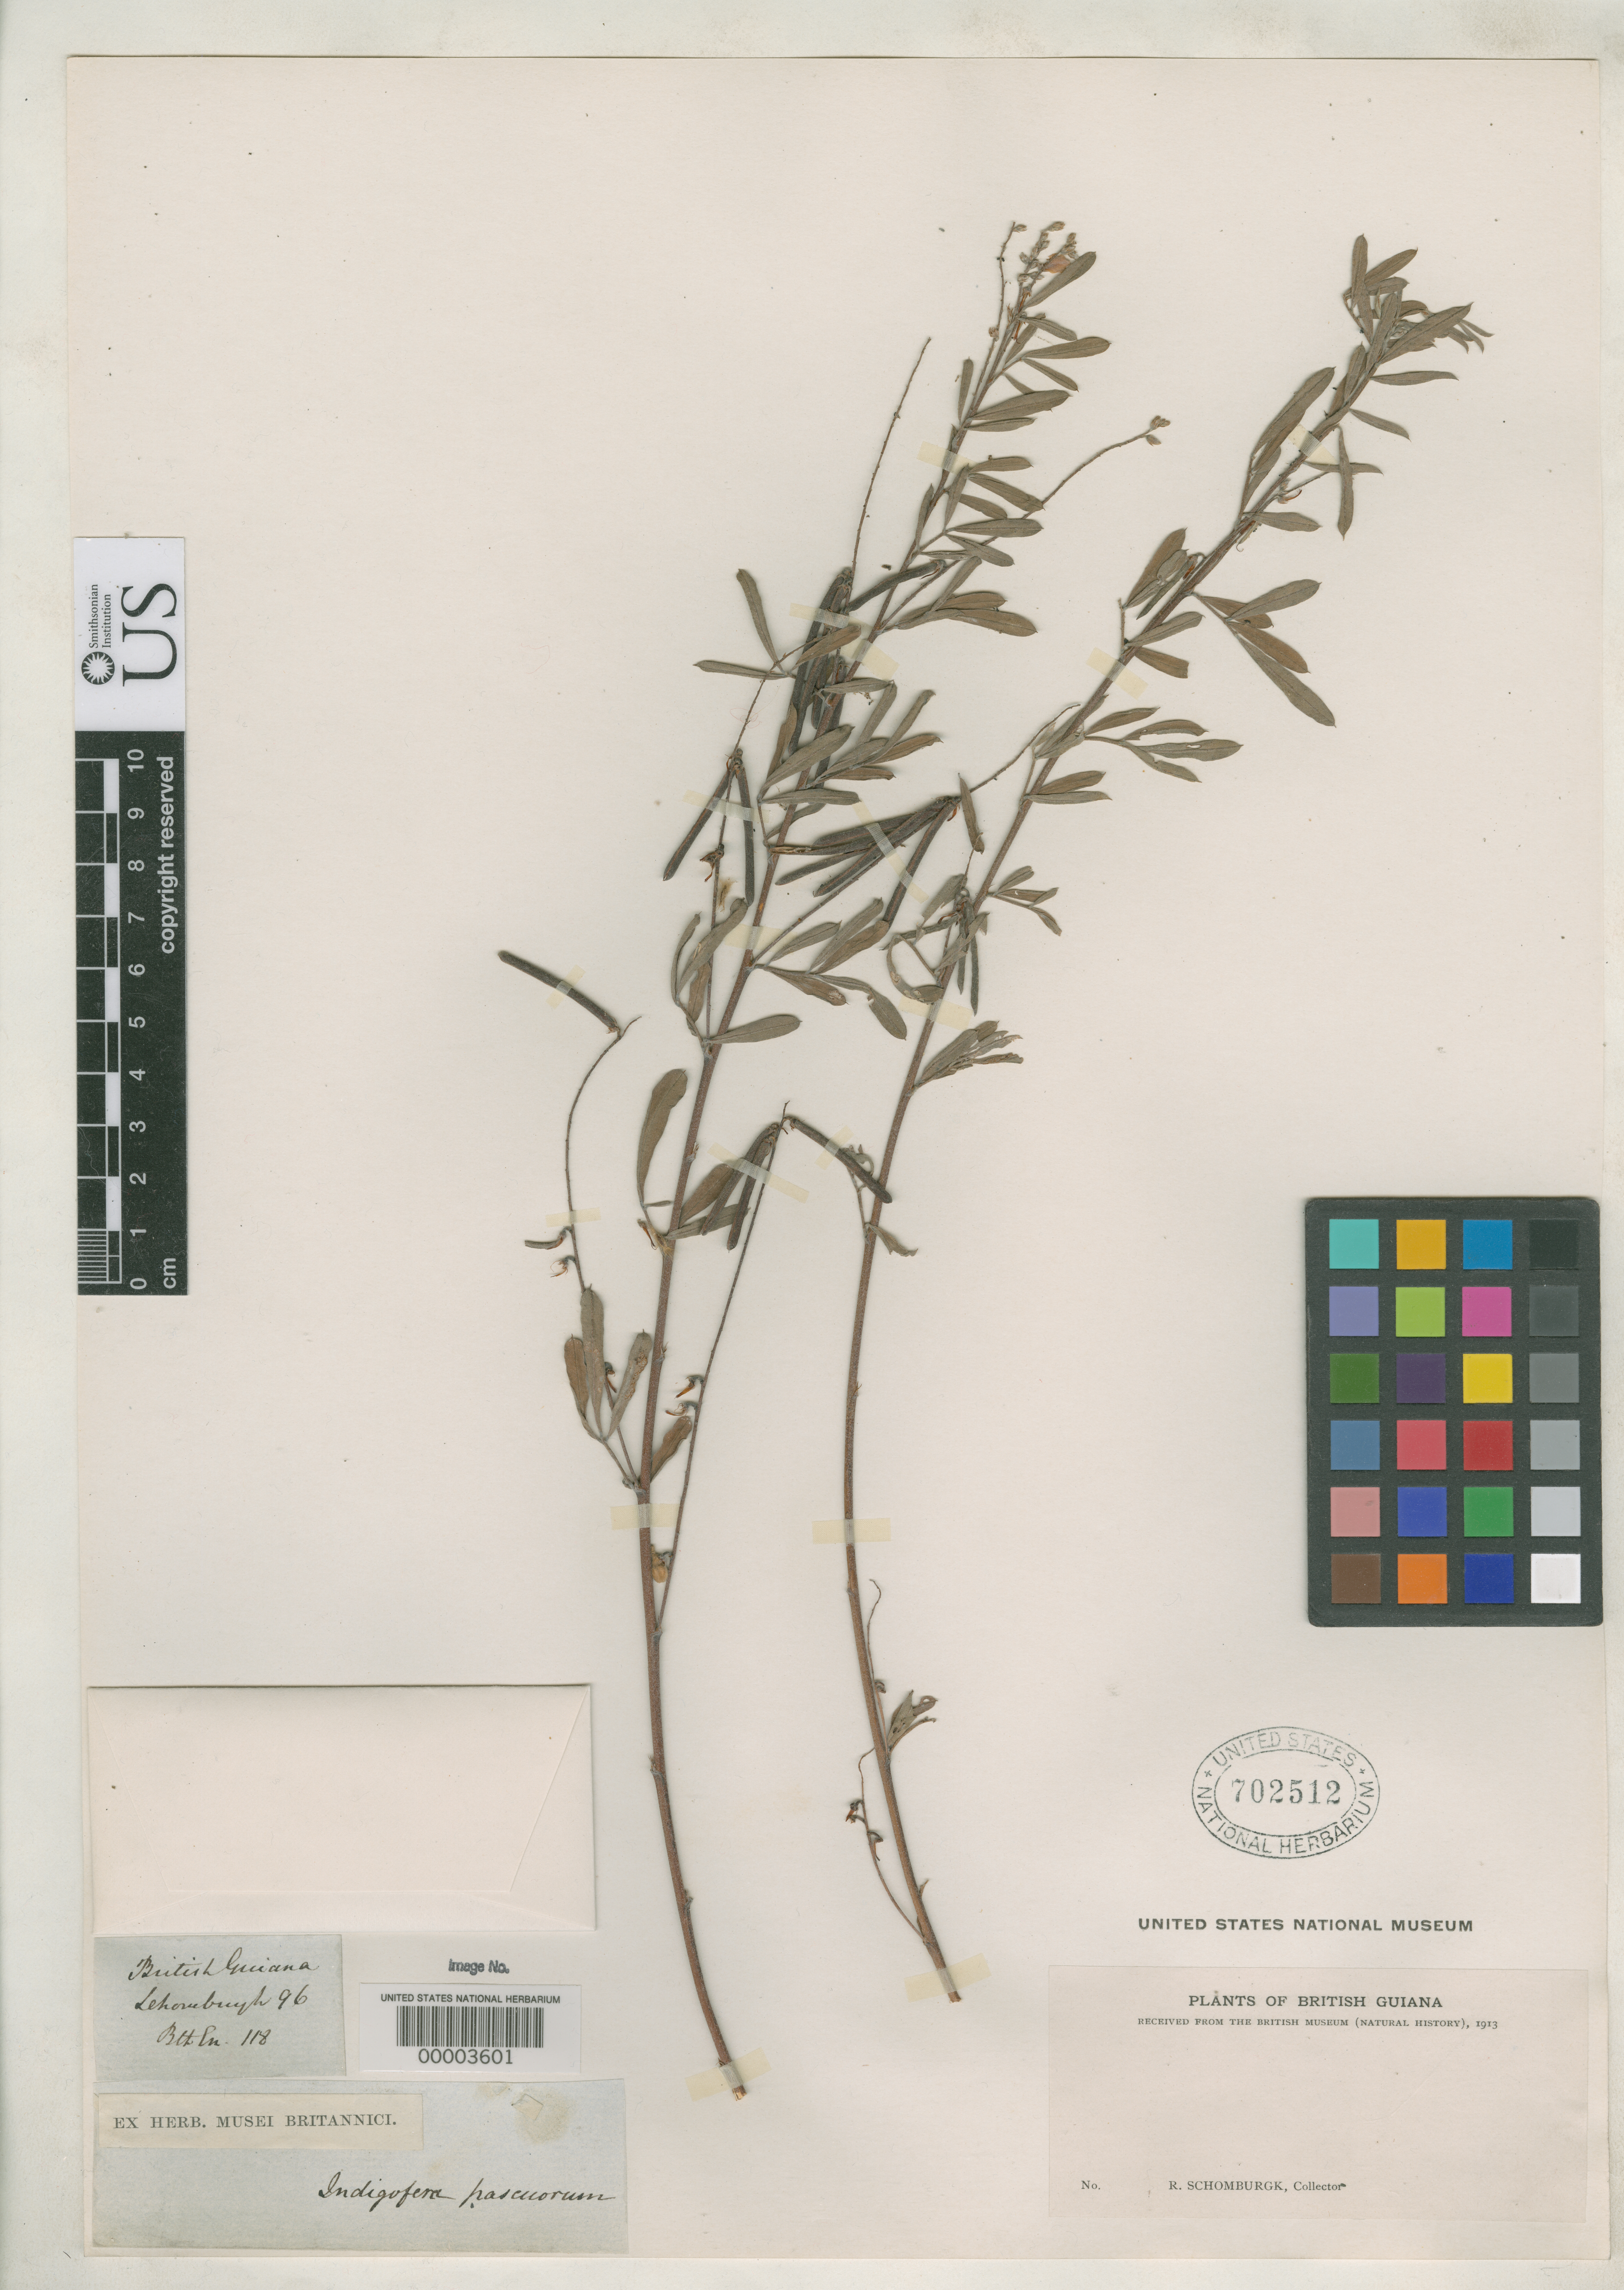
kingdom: Plantae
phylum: Tracheophyta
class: Magnoliopsida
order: Fabales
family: Fabaceae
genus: Indigofera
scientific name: Indigofera pascuorum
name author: Benth.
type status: Type Collection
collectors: R. H. Schomburgk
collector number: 96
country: Guyana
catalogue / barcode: US 702512